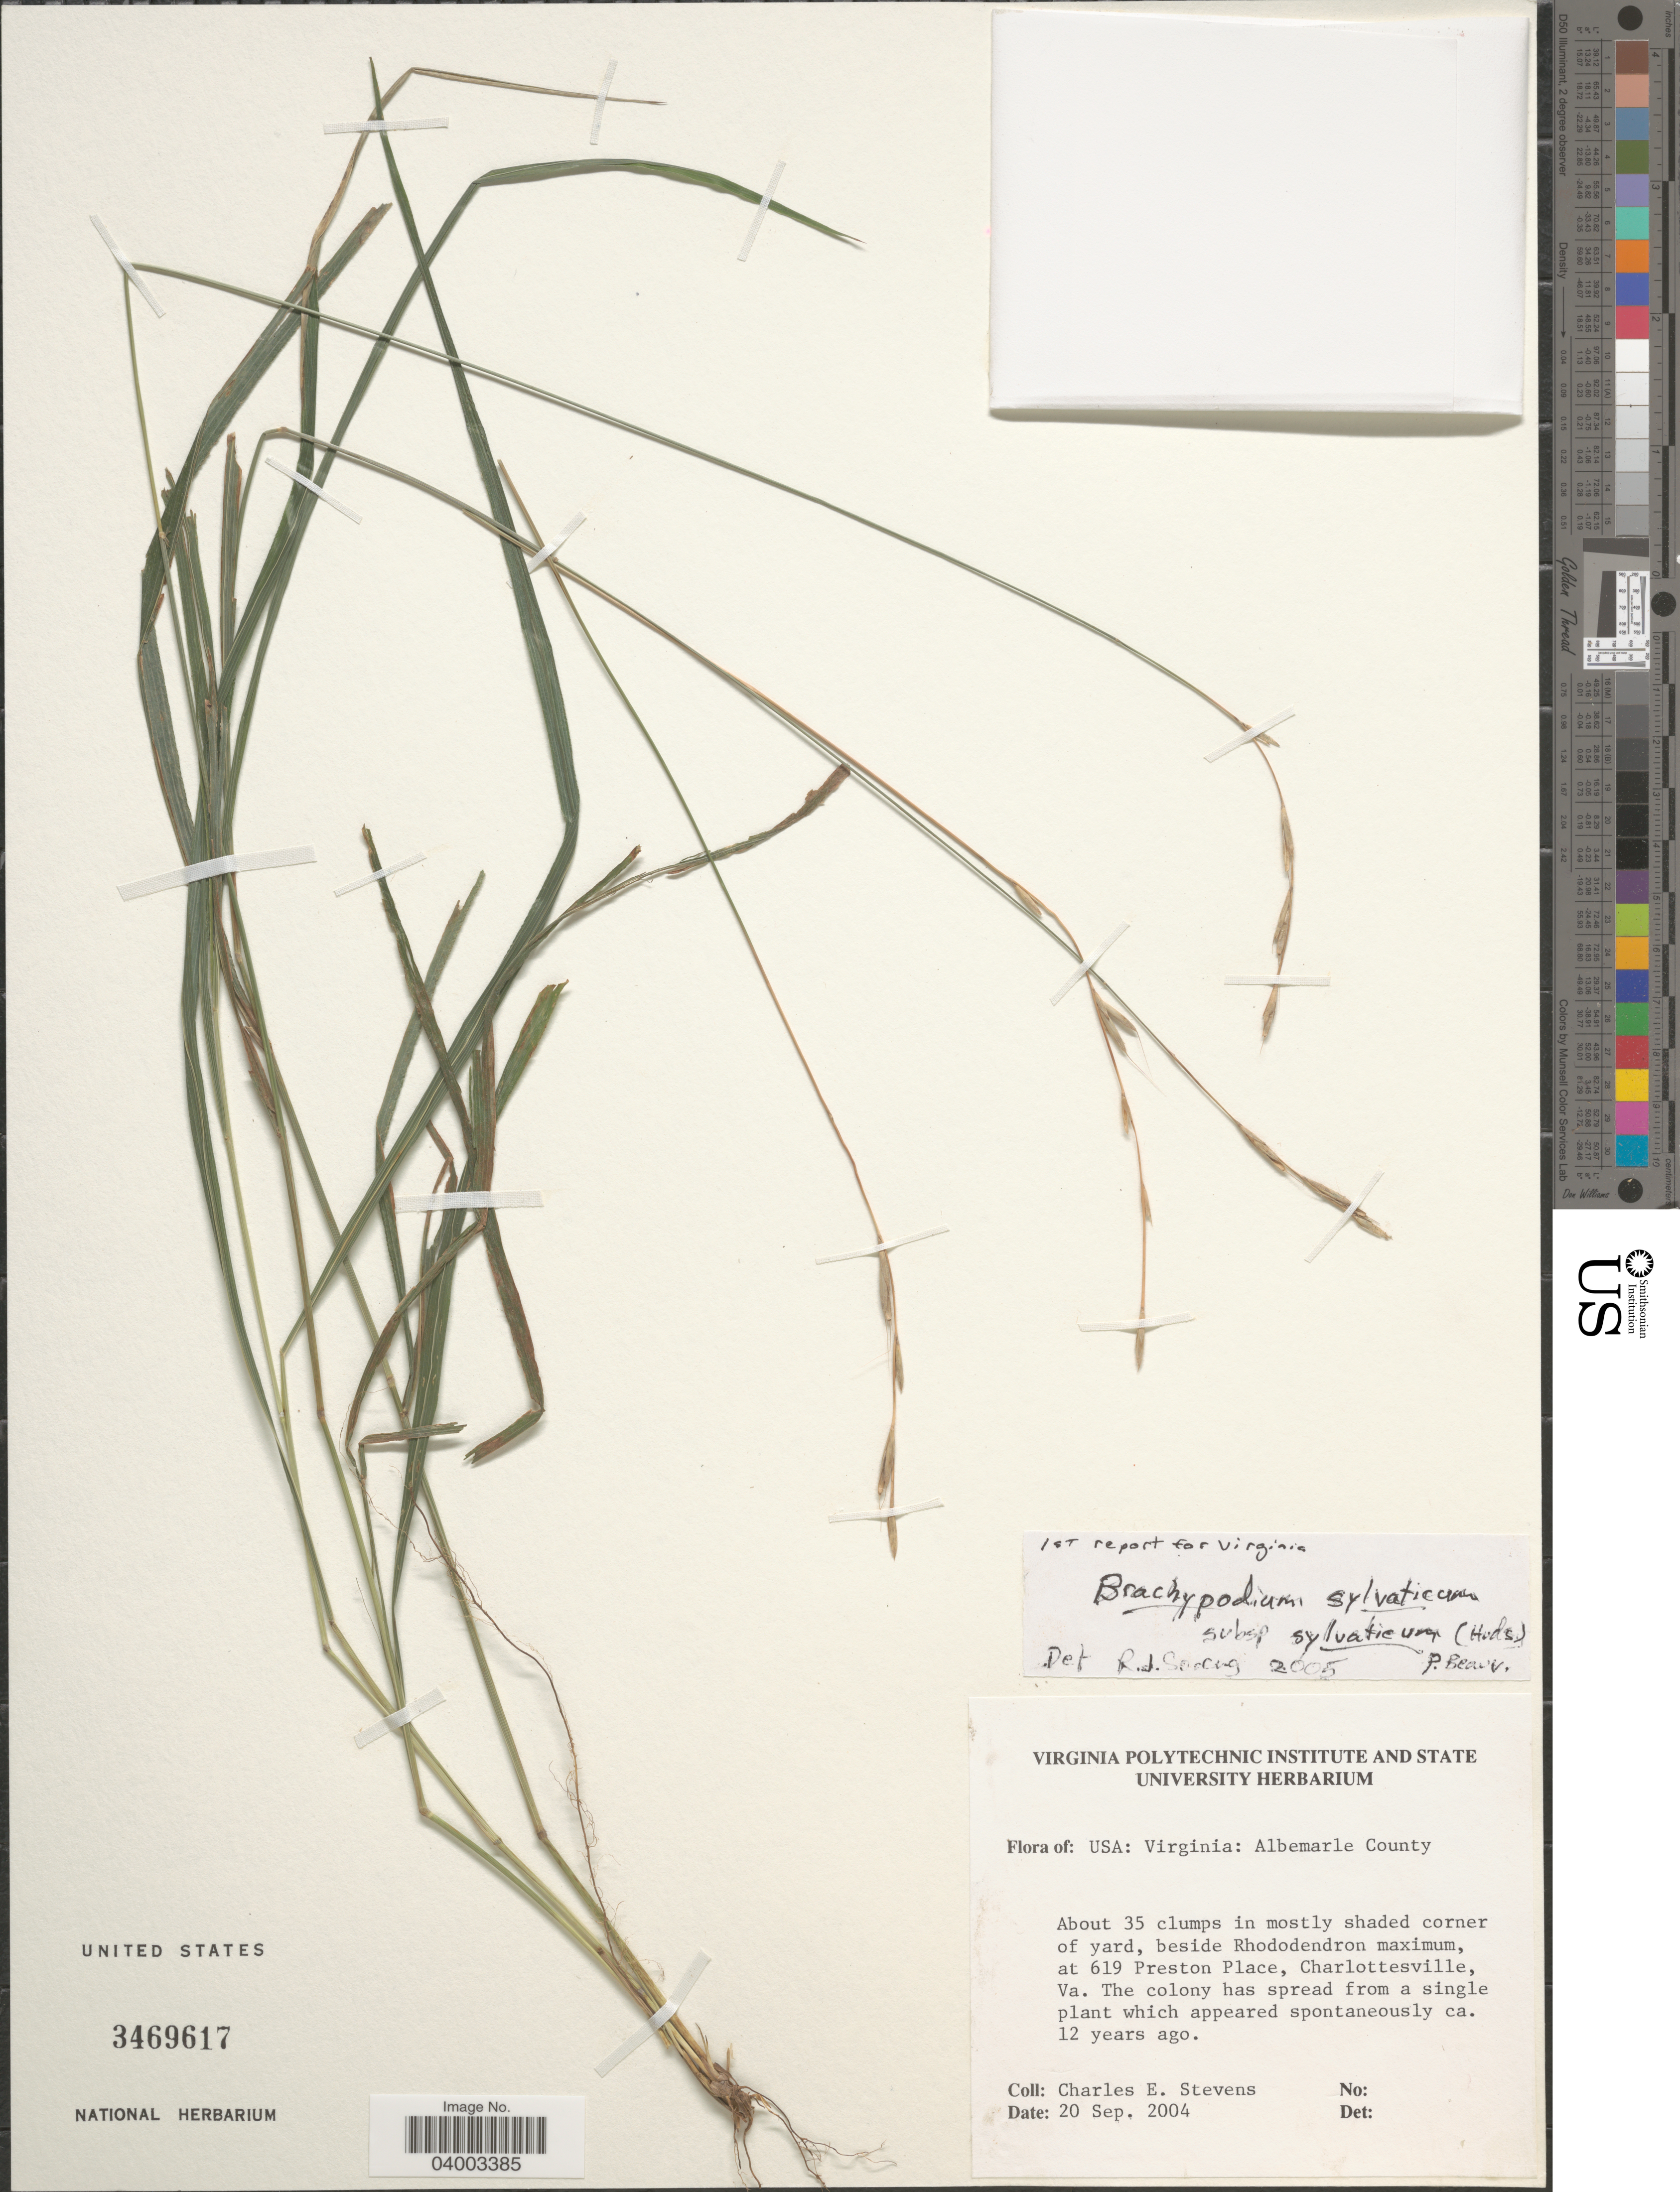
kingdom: Plantae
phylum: Tracheophyta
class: Liliopsida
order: Poales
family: Poaceae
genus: Brachypodium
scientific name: Brachypodium sylvaticum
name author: (Huds.) P. Beauv.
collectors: C. Stevens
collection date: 2004-09-20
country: United States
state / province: Virginia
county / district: Albemarle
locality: Albemarle County. At 619 Preston Place, Charlottesville.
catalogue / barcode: US 3469617